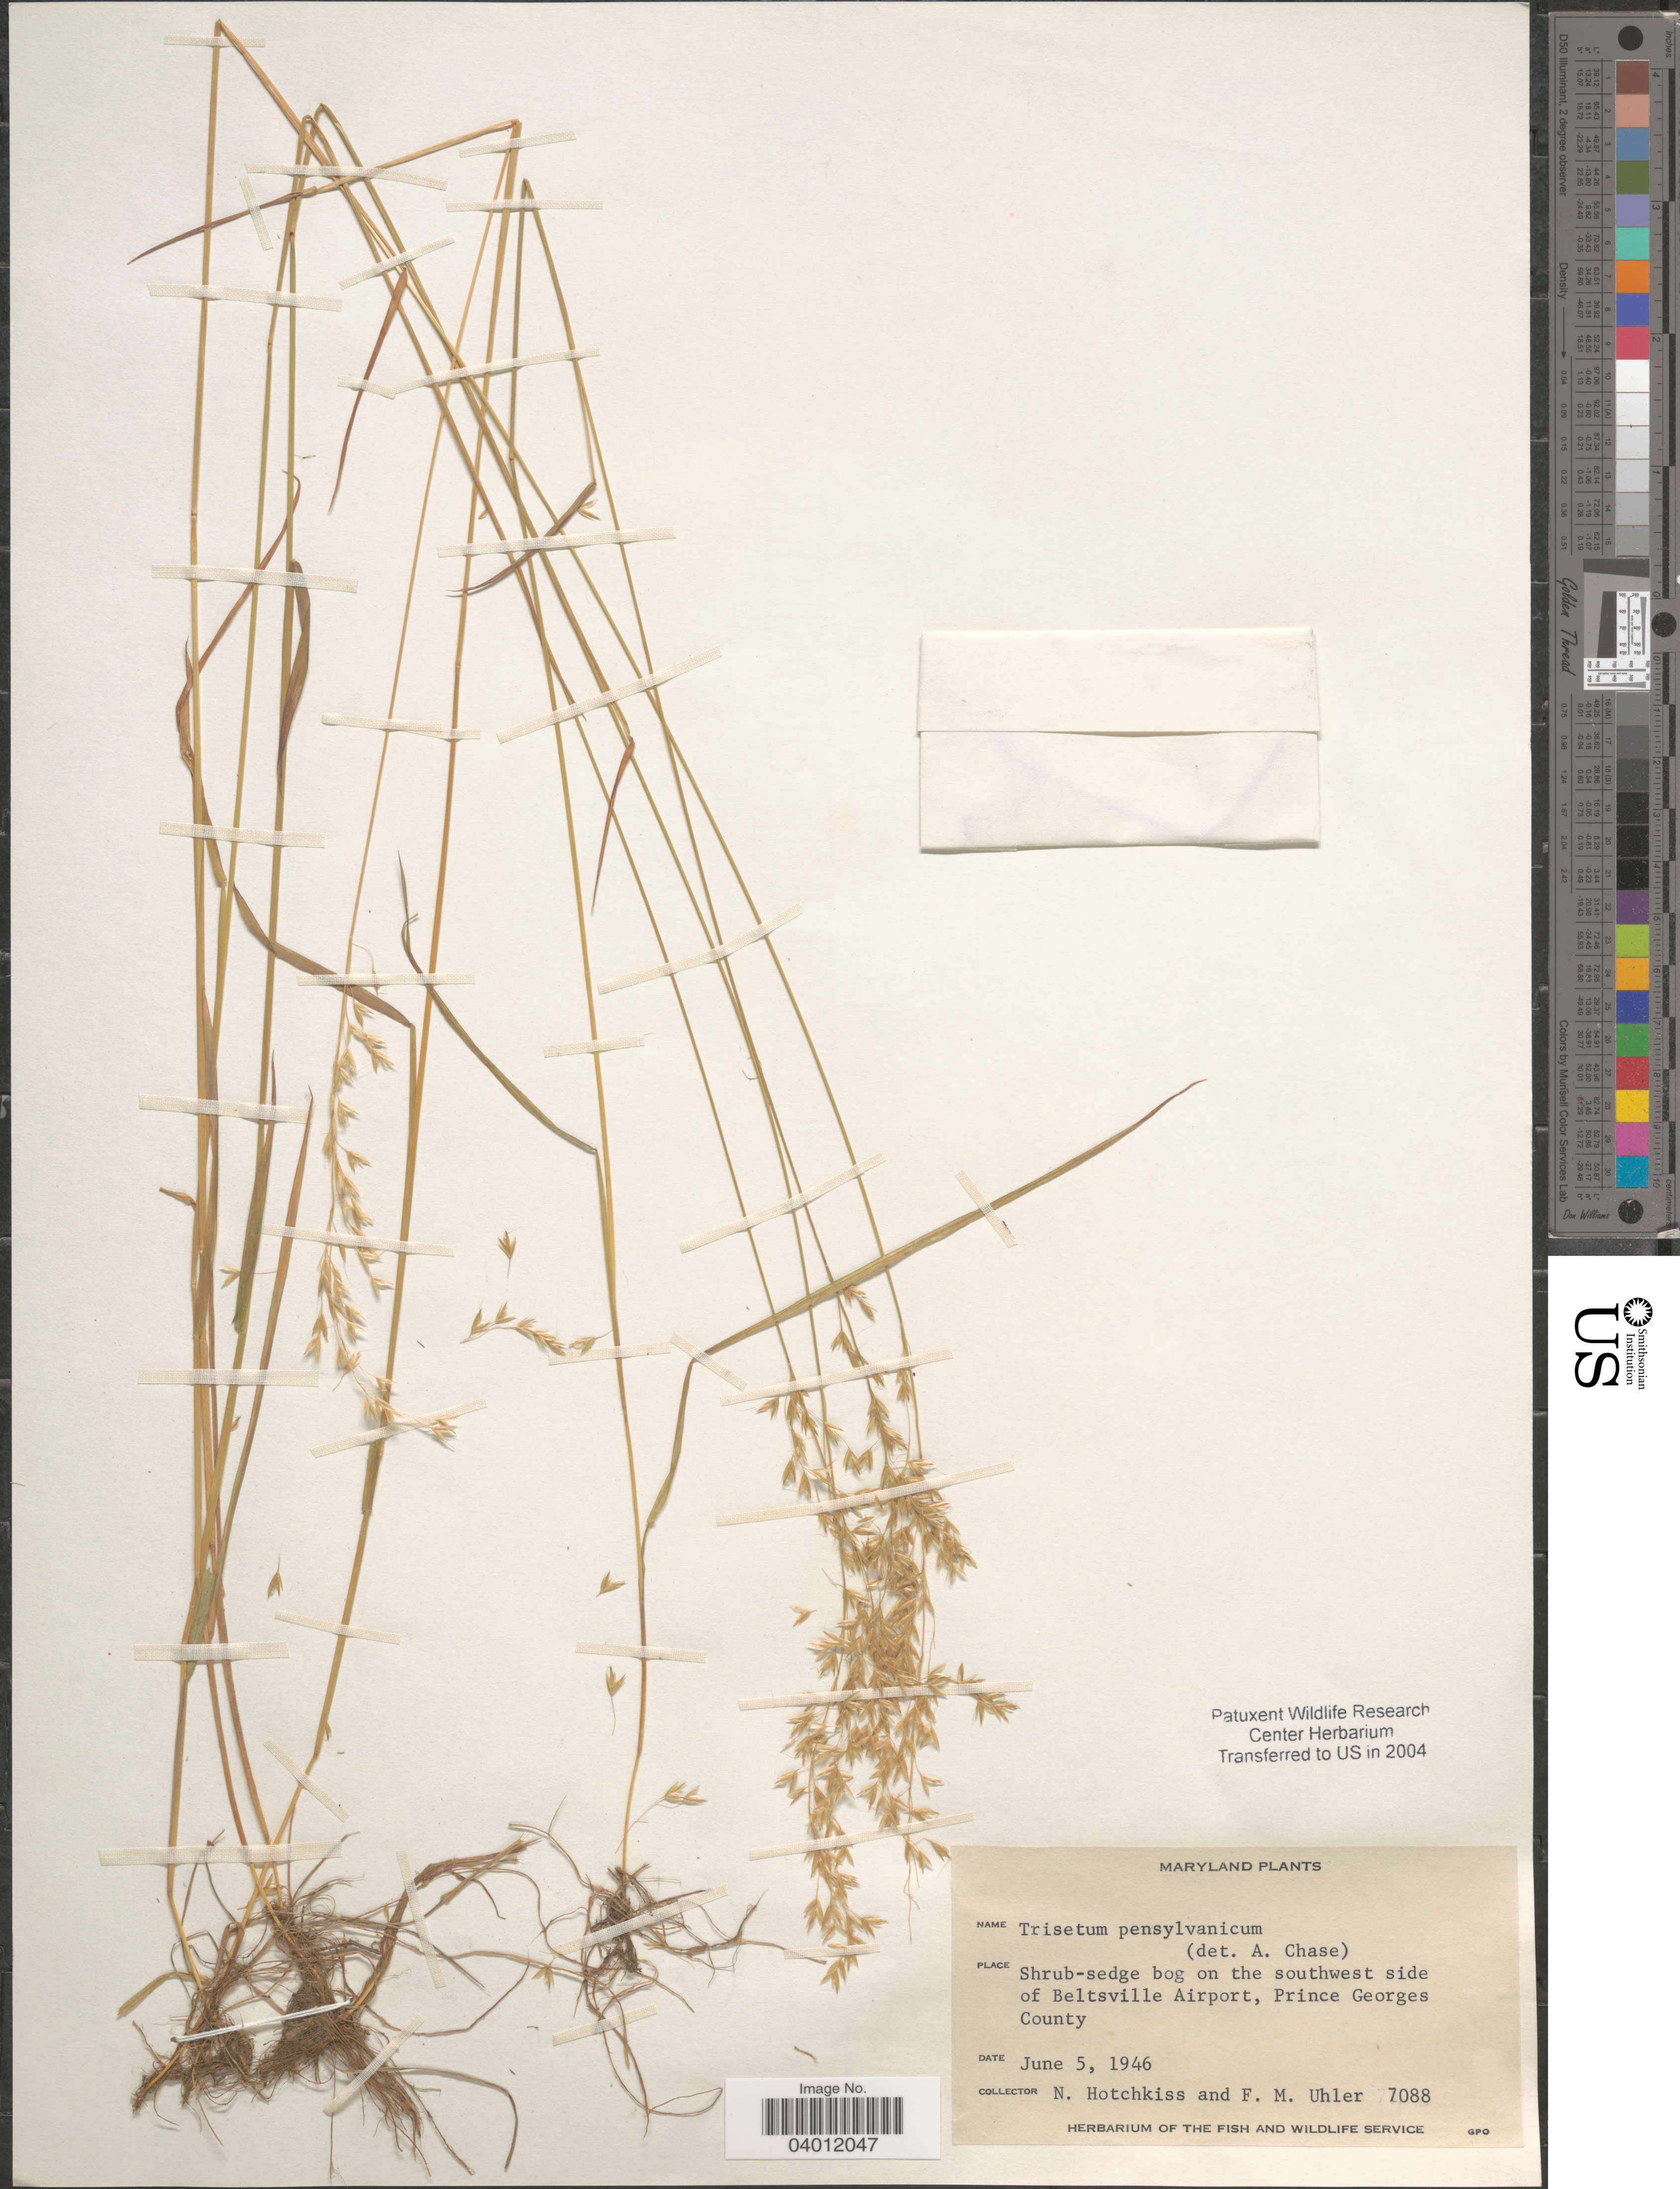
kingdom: Plantae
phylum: Tracheophyta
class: Liliopsida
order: Poales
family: Poaceae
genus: Sphenopholis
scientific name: Sphenopholis pensylvanica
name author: (L.) Hitchc.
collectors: N. Hotchkiss & F. M. Uhler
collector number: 7088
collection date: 1946-06-05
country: United States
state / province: Maryland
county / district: Prince George's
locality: Shrub-sedge bog on the southwest side of Beltsville Airport, Prince georges County.